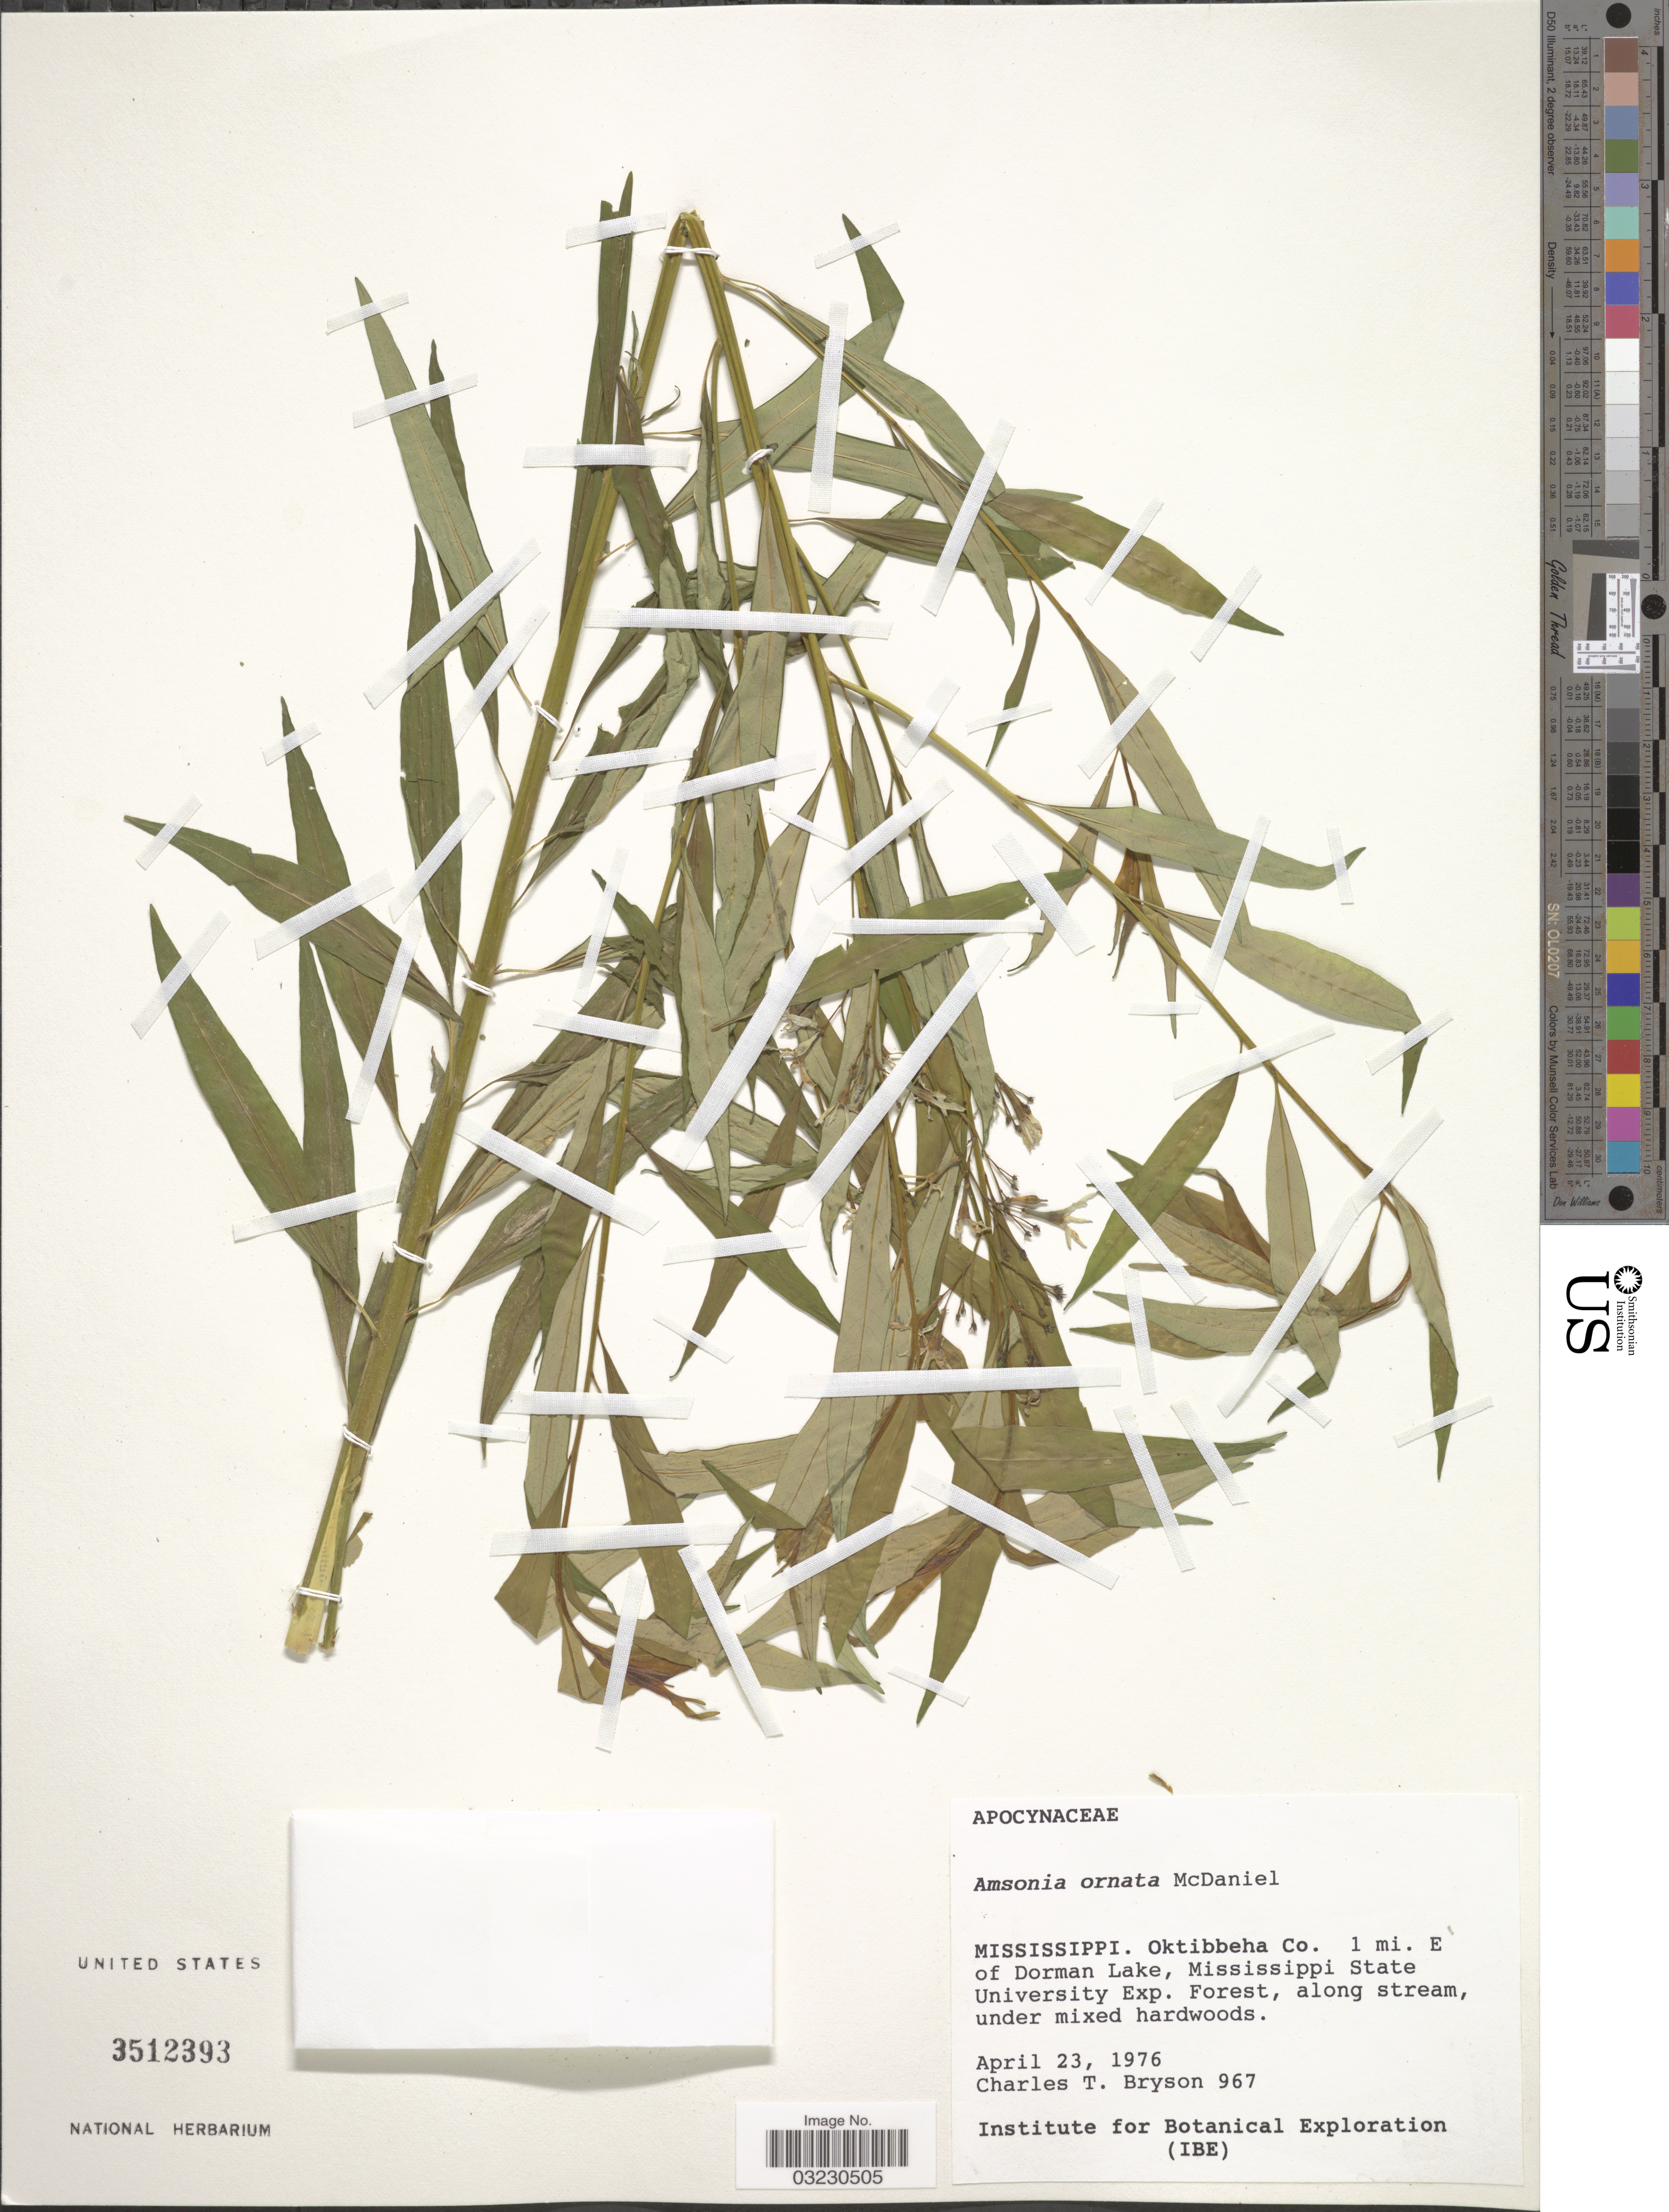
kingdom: Plantae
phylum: Tracheophyta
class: Magnoliopsida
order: Gentianales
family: Apocynaceae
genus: Amsonia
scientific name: Amsonia ornata McDaniel sp. nov. ined.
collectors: C. Bryson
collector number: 967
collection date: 1976-04-23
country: United States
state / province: Mississippi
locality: Oktibbeha Co. 1 mi. E of Dorman Lake, Mississippi State University Exp. Forest, along stream, under mixed hardwoods.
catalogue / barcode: US 3512393